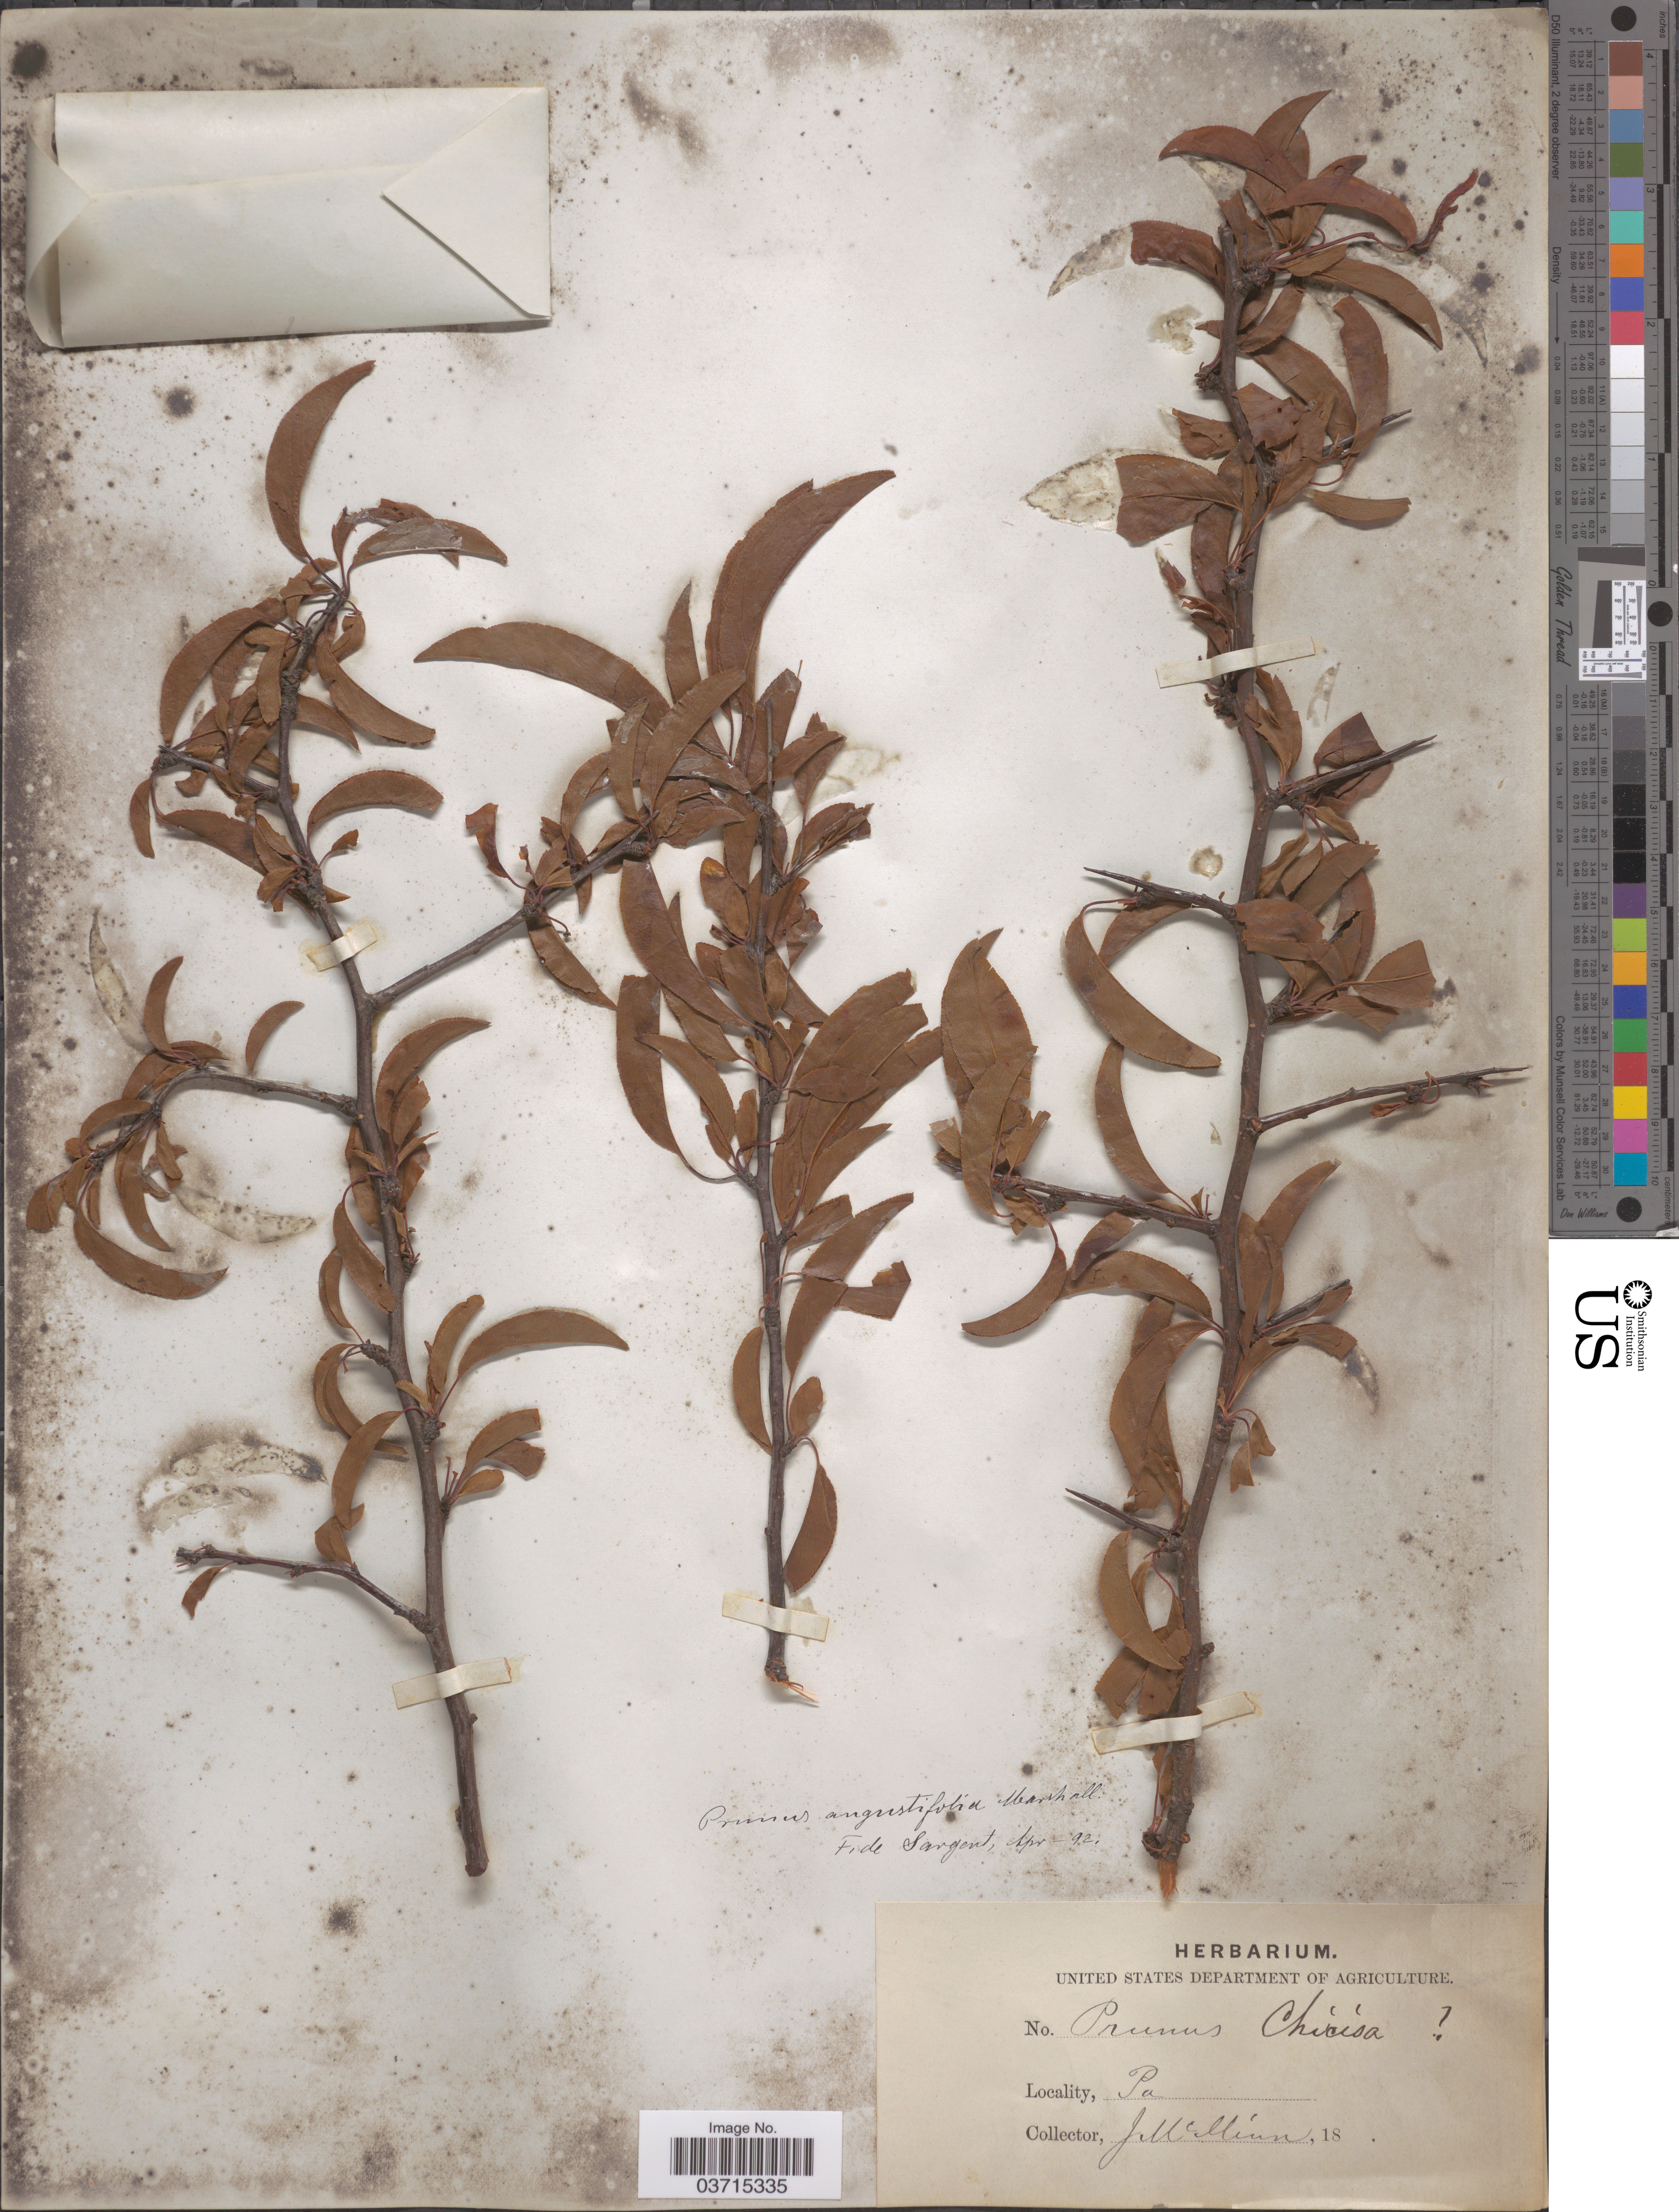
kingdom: Plantae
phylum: Tracheophyta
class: Magnoliopsida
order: Rosales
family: Rosaceae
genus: Prunus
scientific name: Prunus angustifolia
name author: Marshall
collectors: J. McMinn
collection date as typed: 18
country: United States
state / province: Pennsylvania